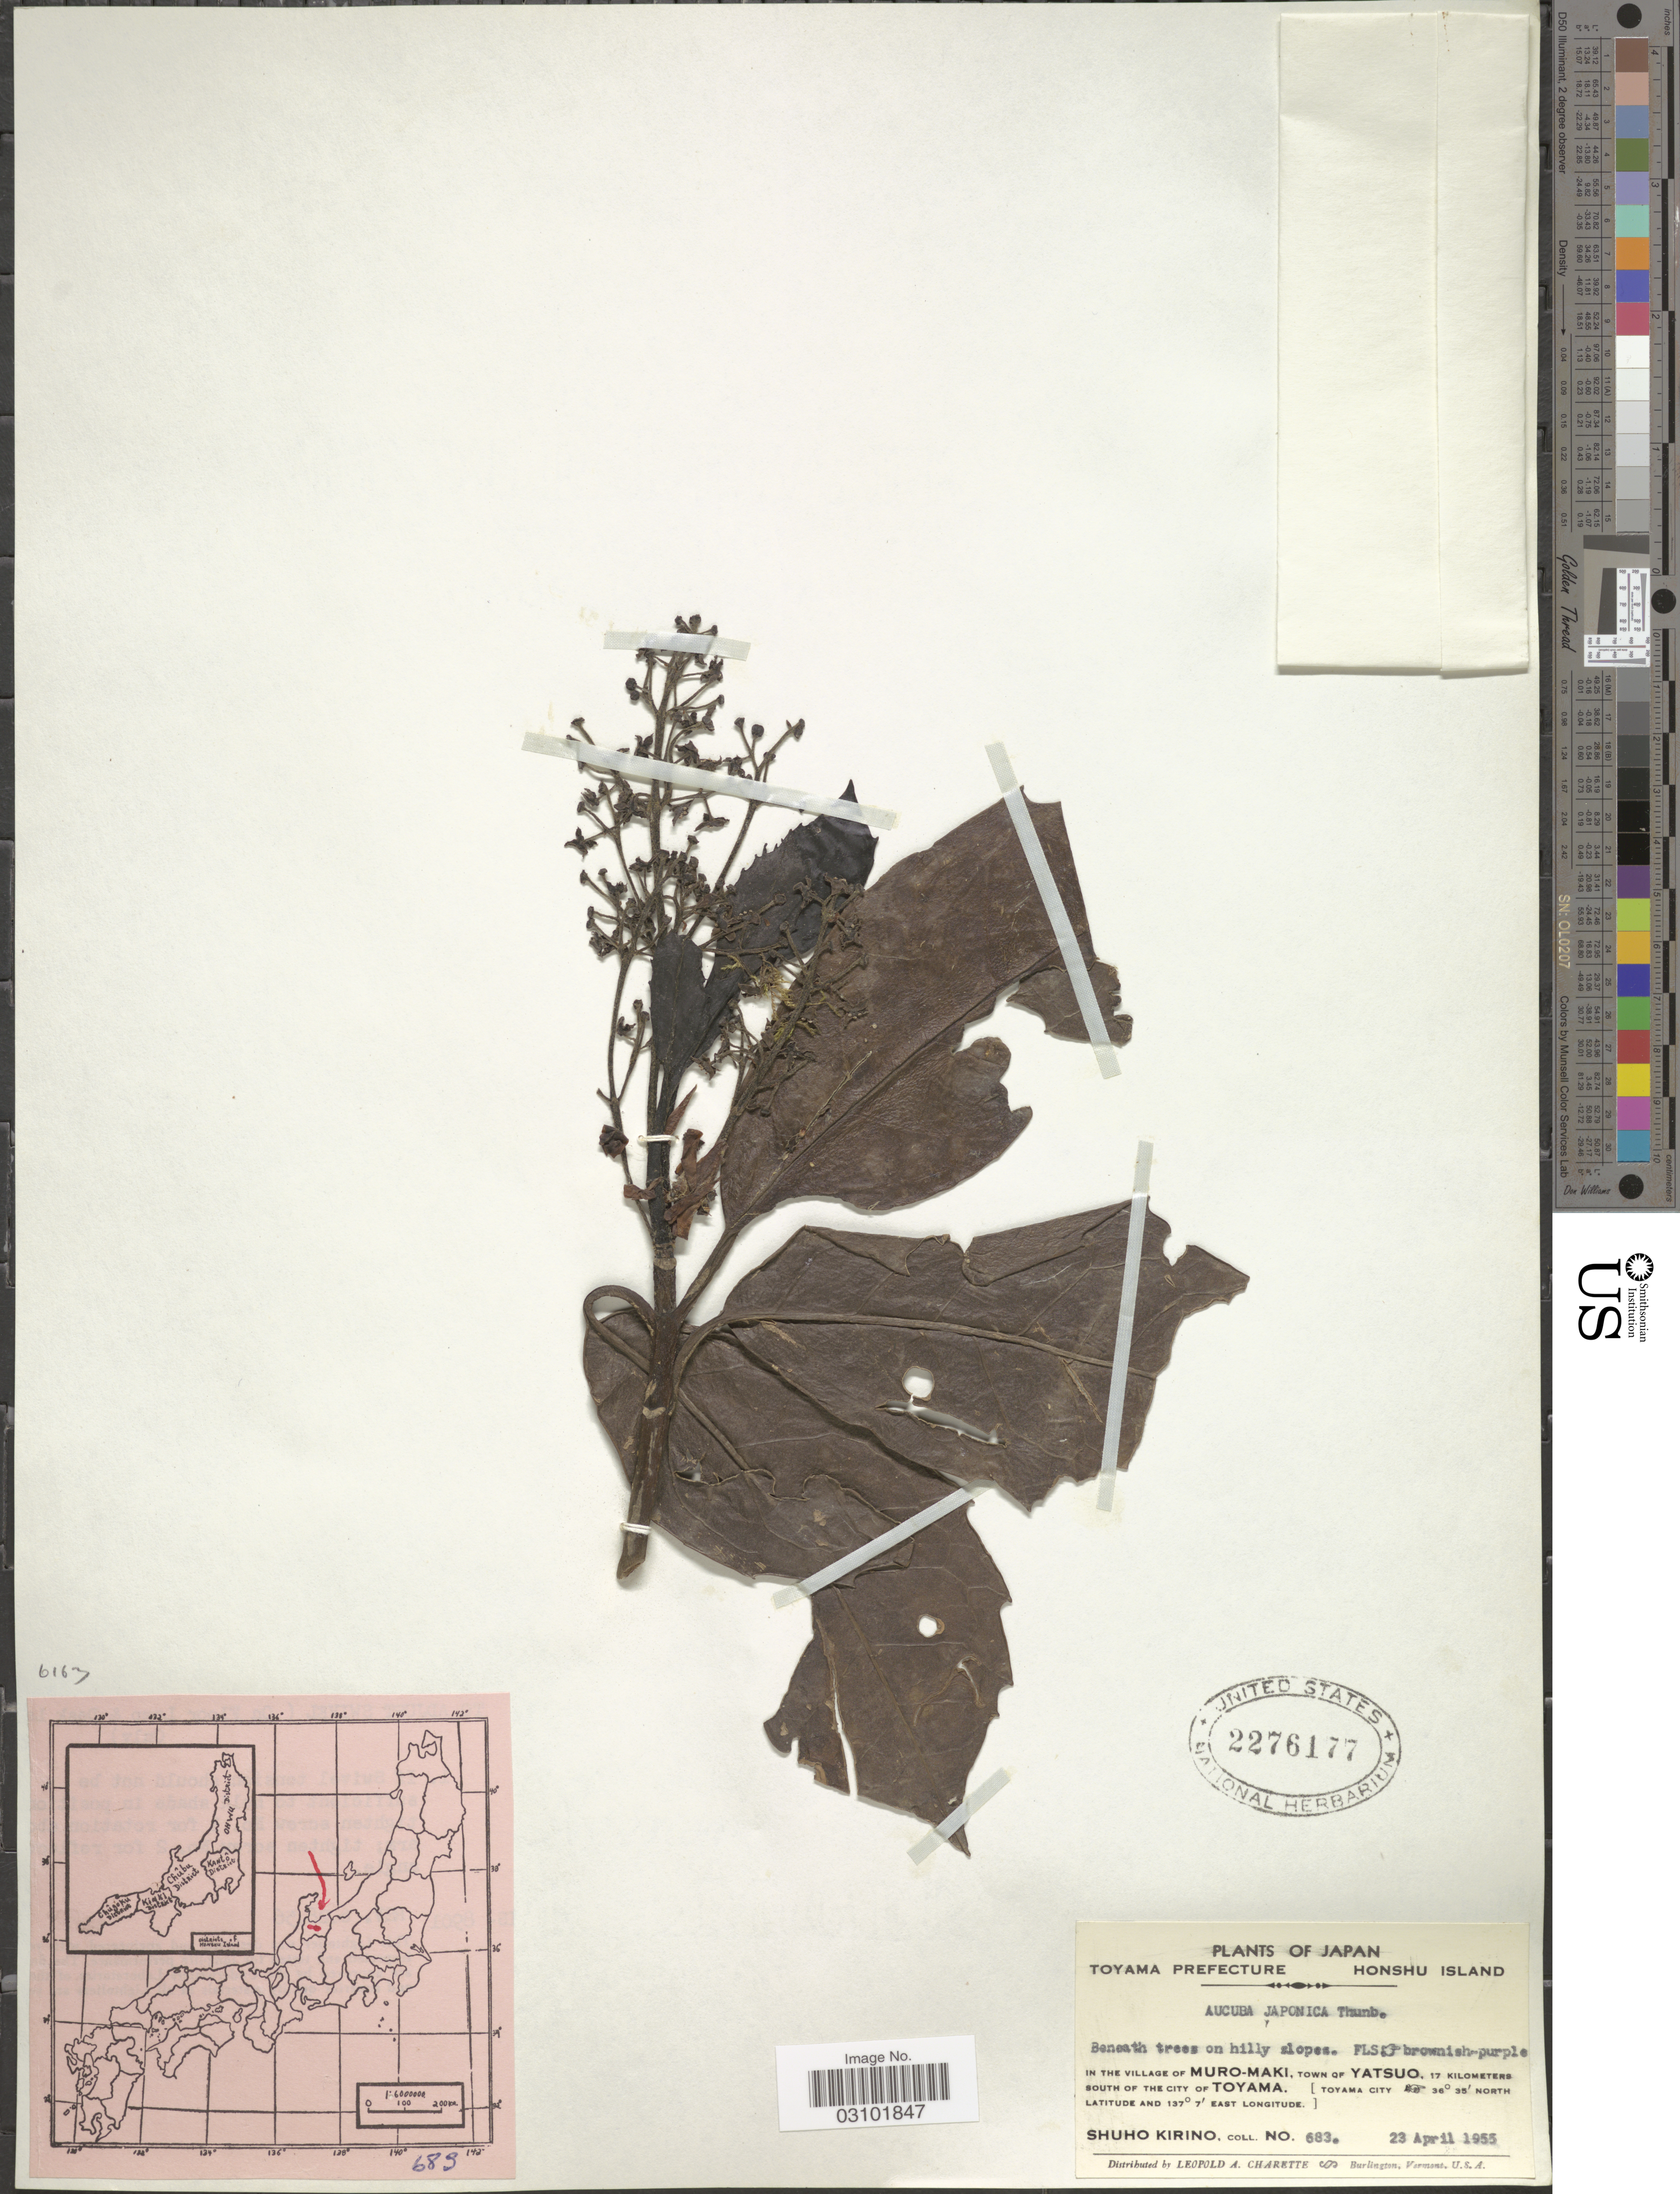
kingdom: Plantae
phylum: Tracheophyta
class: Magnoliopsida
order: Garryales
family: Garryaceae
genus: Aucuba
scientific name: Aucuba japonica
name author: Thunb.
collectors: S. Kirino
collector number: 683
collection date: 1955-04-23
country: Japan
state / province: Toyama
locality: Toyama Prefecture. Honshu Island. In the village of Muro-Maki, town of Yatsuo, 17 kilometers south of the city of Toyama.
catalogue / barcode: US 2276177